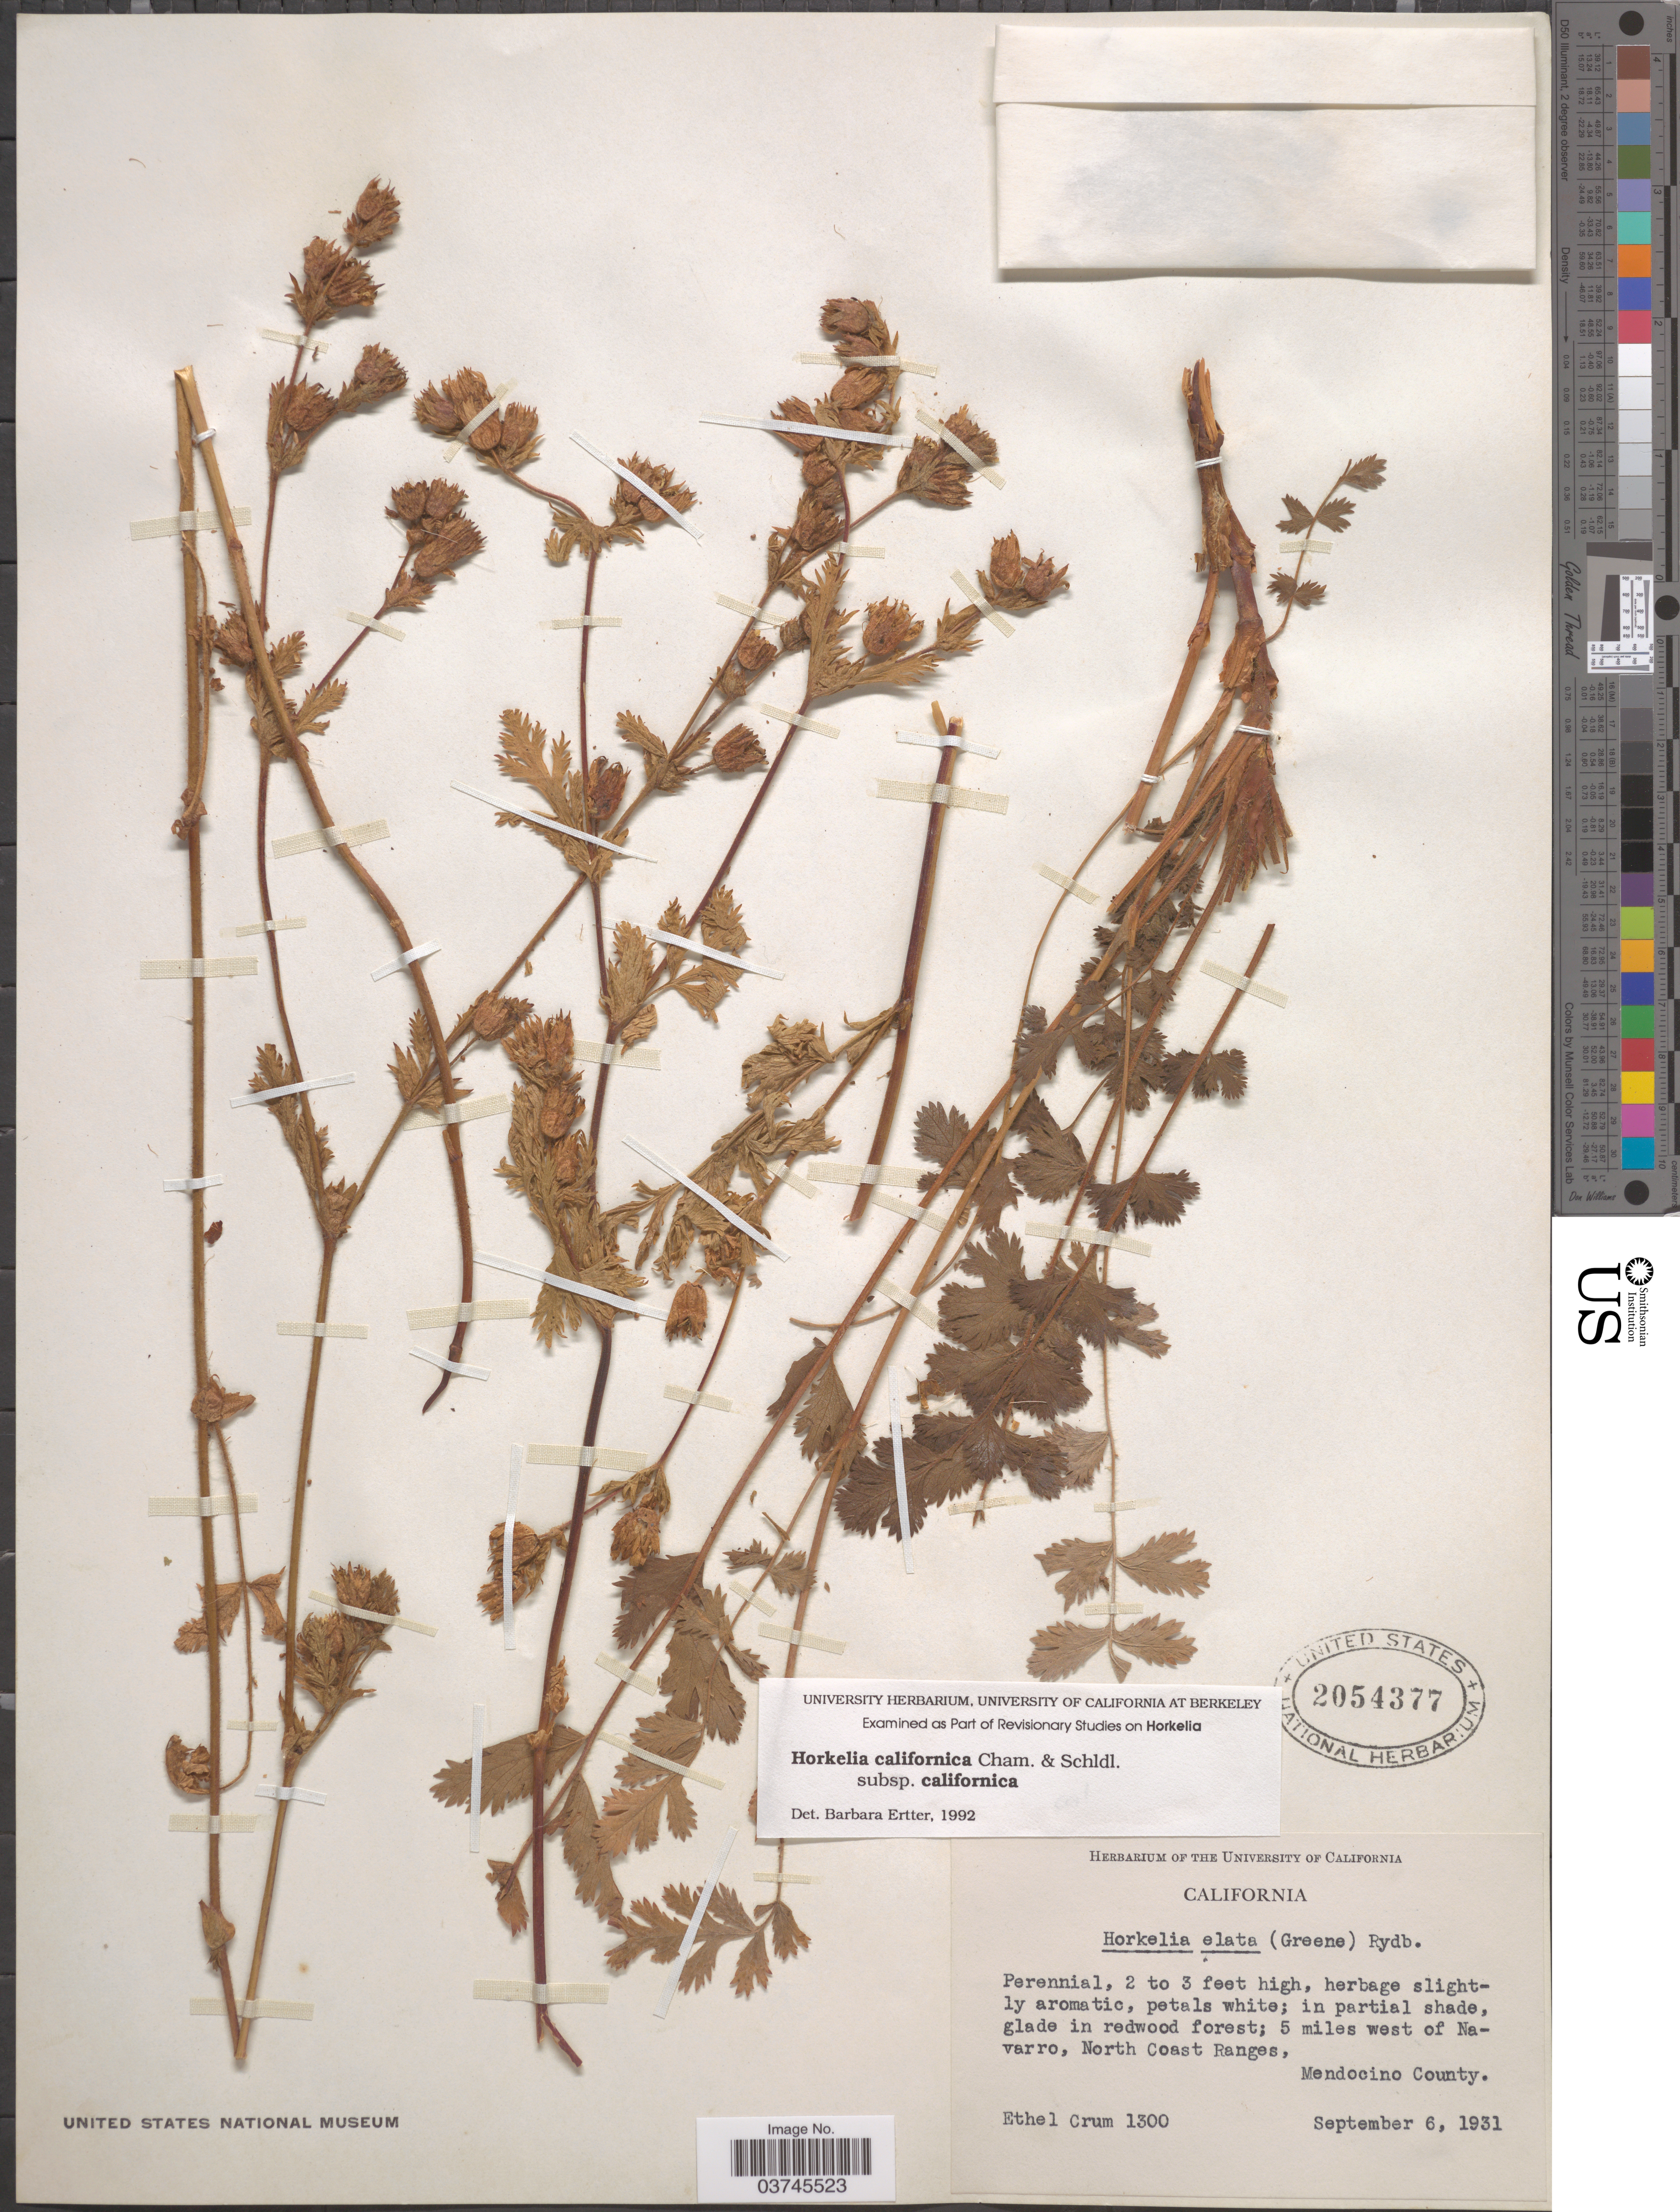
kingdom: Plantae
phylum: Tracheophyta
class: Magnoliopsida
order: Rosales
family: Rosaceae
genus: Potentilla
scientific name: Potentilla californica var. californica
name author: (Cham. & Schltdl.) Greene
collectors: E. K. Crum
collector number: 1300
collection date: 1931-09-06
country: United States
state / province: California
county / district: Mendocino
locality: Glade in redwood forest; 5 miles west of Navarro, North Coast Ranges, Mendocino County.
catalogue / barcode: US 2054377